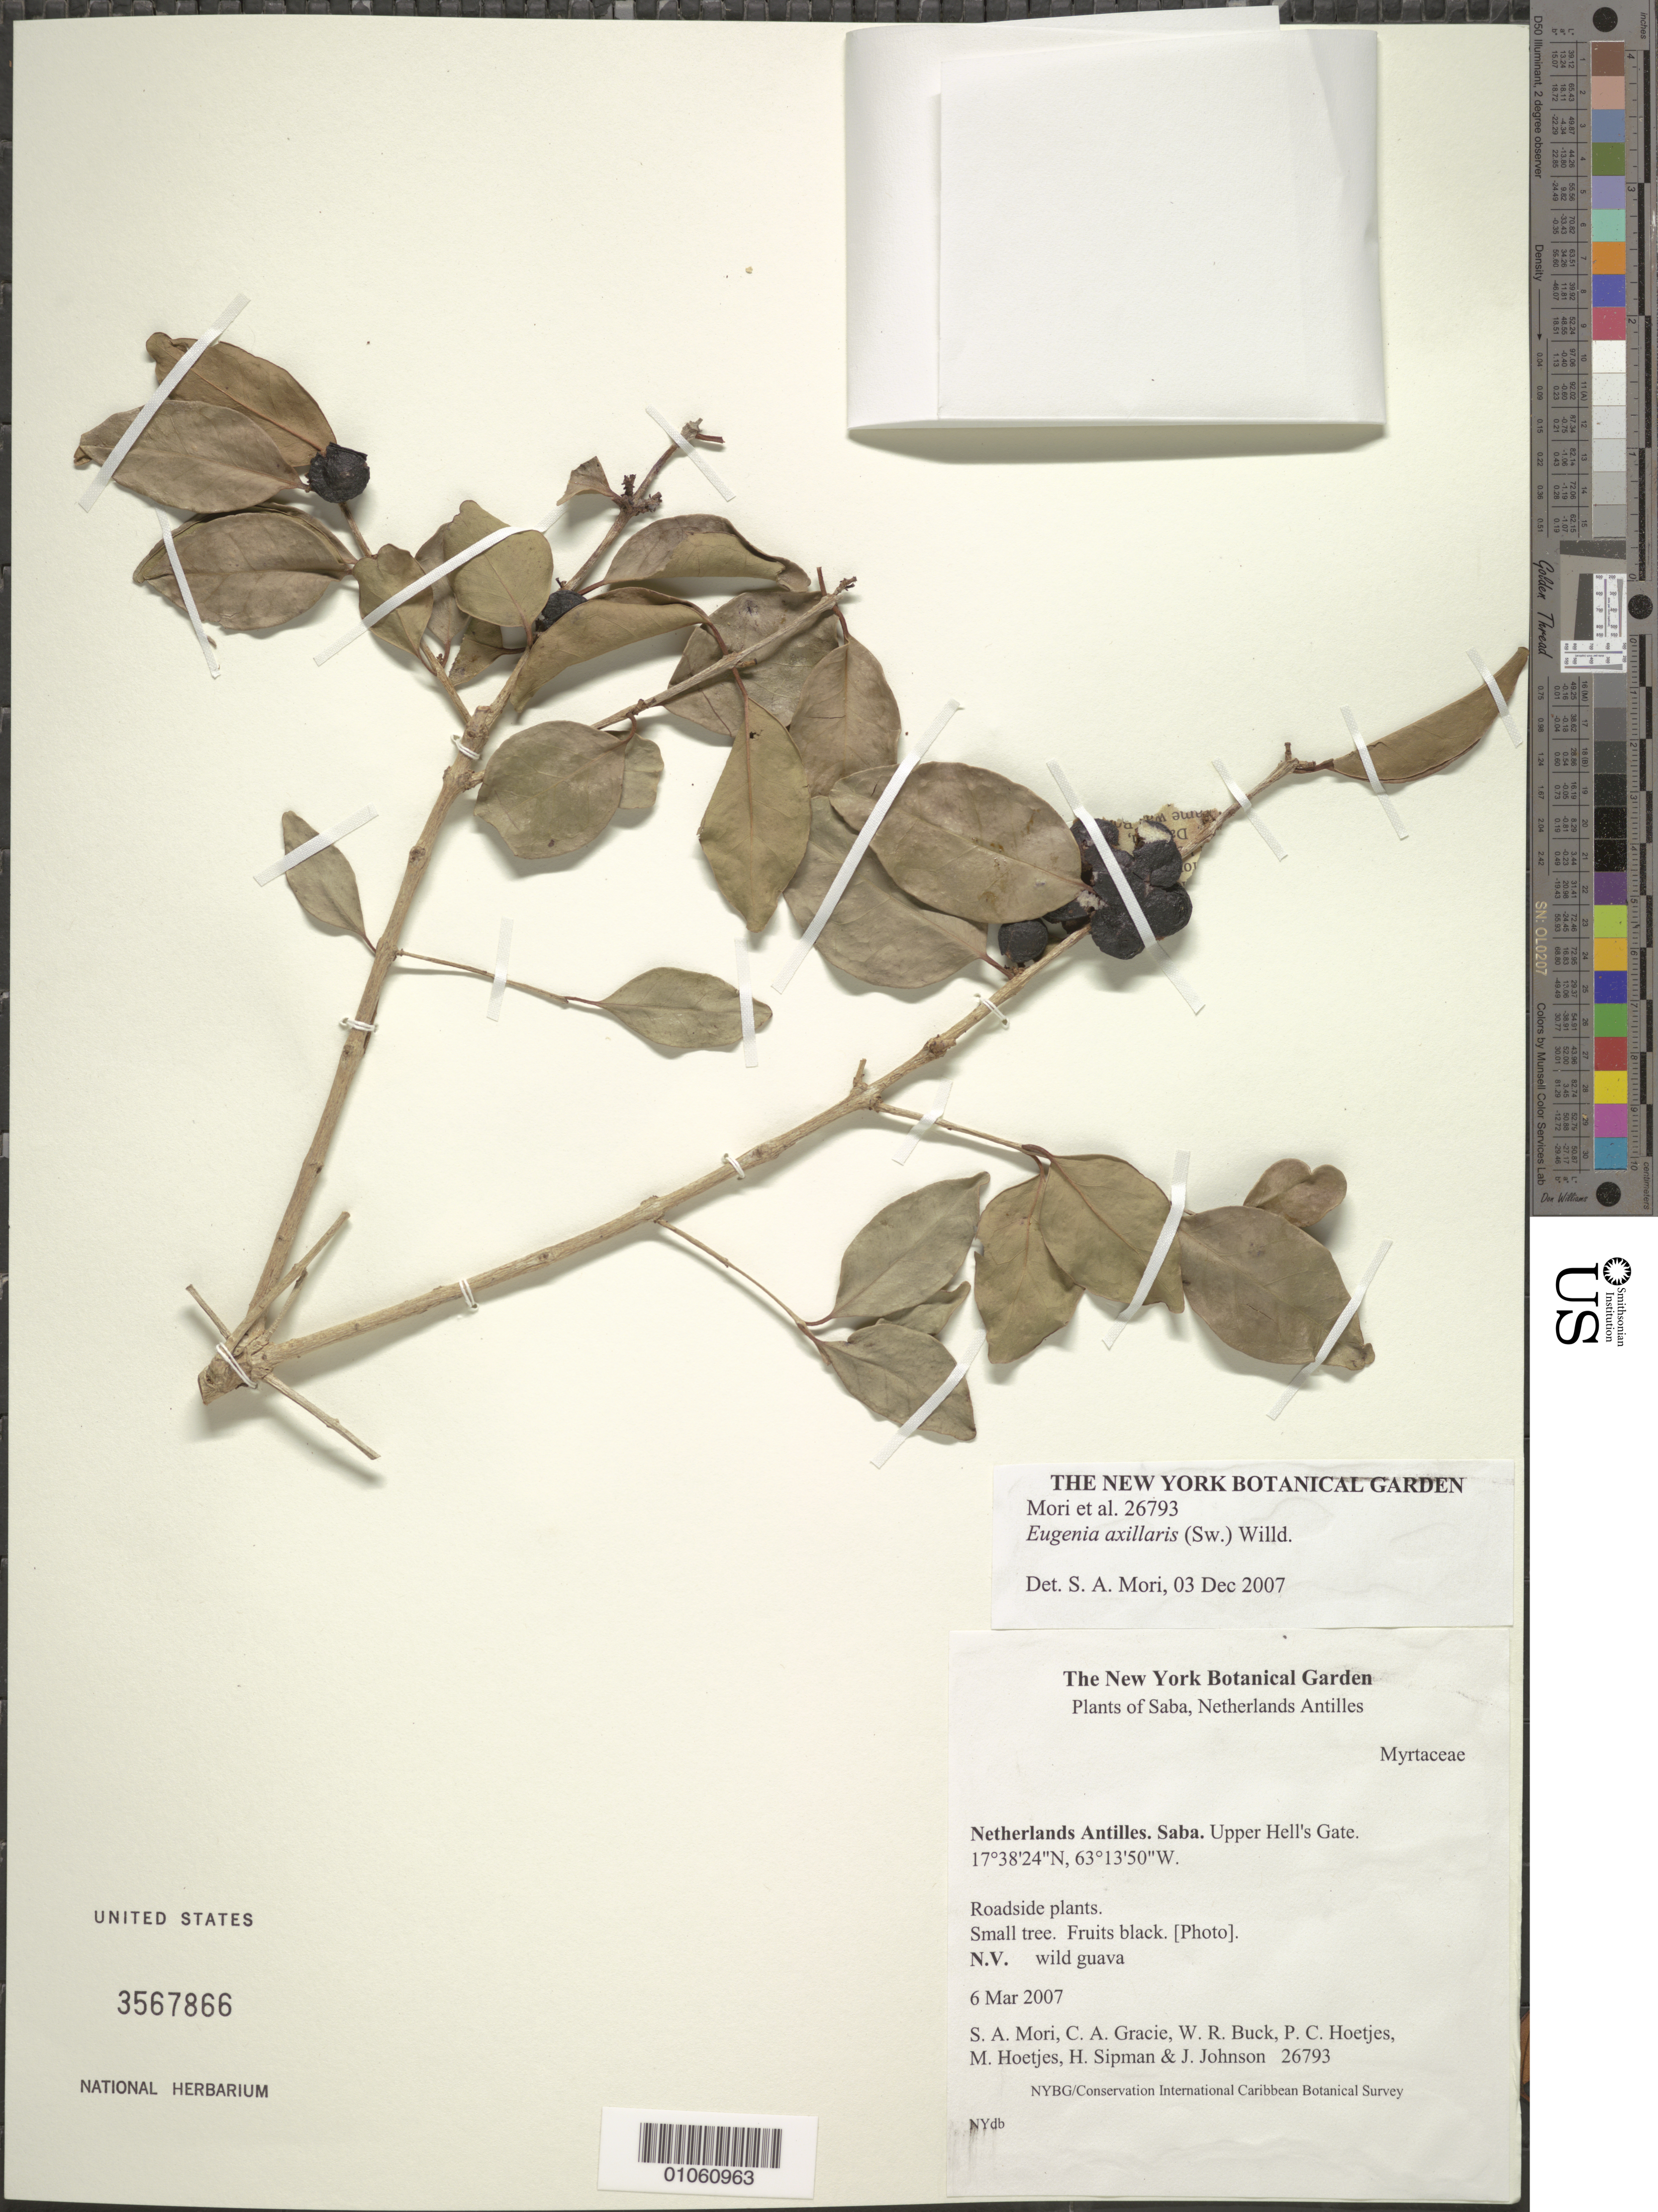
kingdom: Plantae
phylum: Tracheophyta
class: Magnoliopsida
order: Myrtales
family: Myrtaceae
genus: Eugenia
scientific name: Eugenia axillaris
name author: (Sw.) Willd.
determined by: Mori, Scott A.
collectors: S. Mori, C. A. Gracie, W. R. Buck, P. Hoetjes, M. Hoetjes, H. Sipman & J. Johnson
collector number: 26793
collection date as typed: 06 Mar 2007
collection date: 2007-03-06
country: Netherlands Antilles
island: Saba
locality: Upper Hell's Gate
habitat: Roadside plants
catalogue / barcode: US 3567866